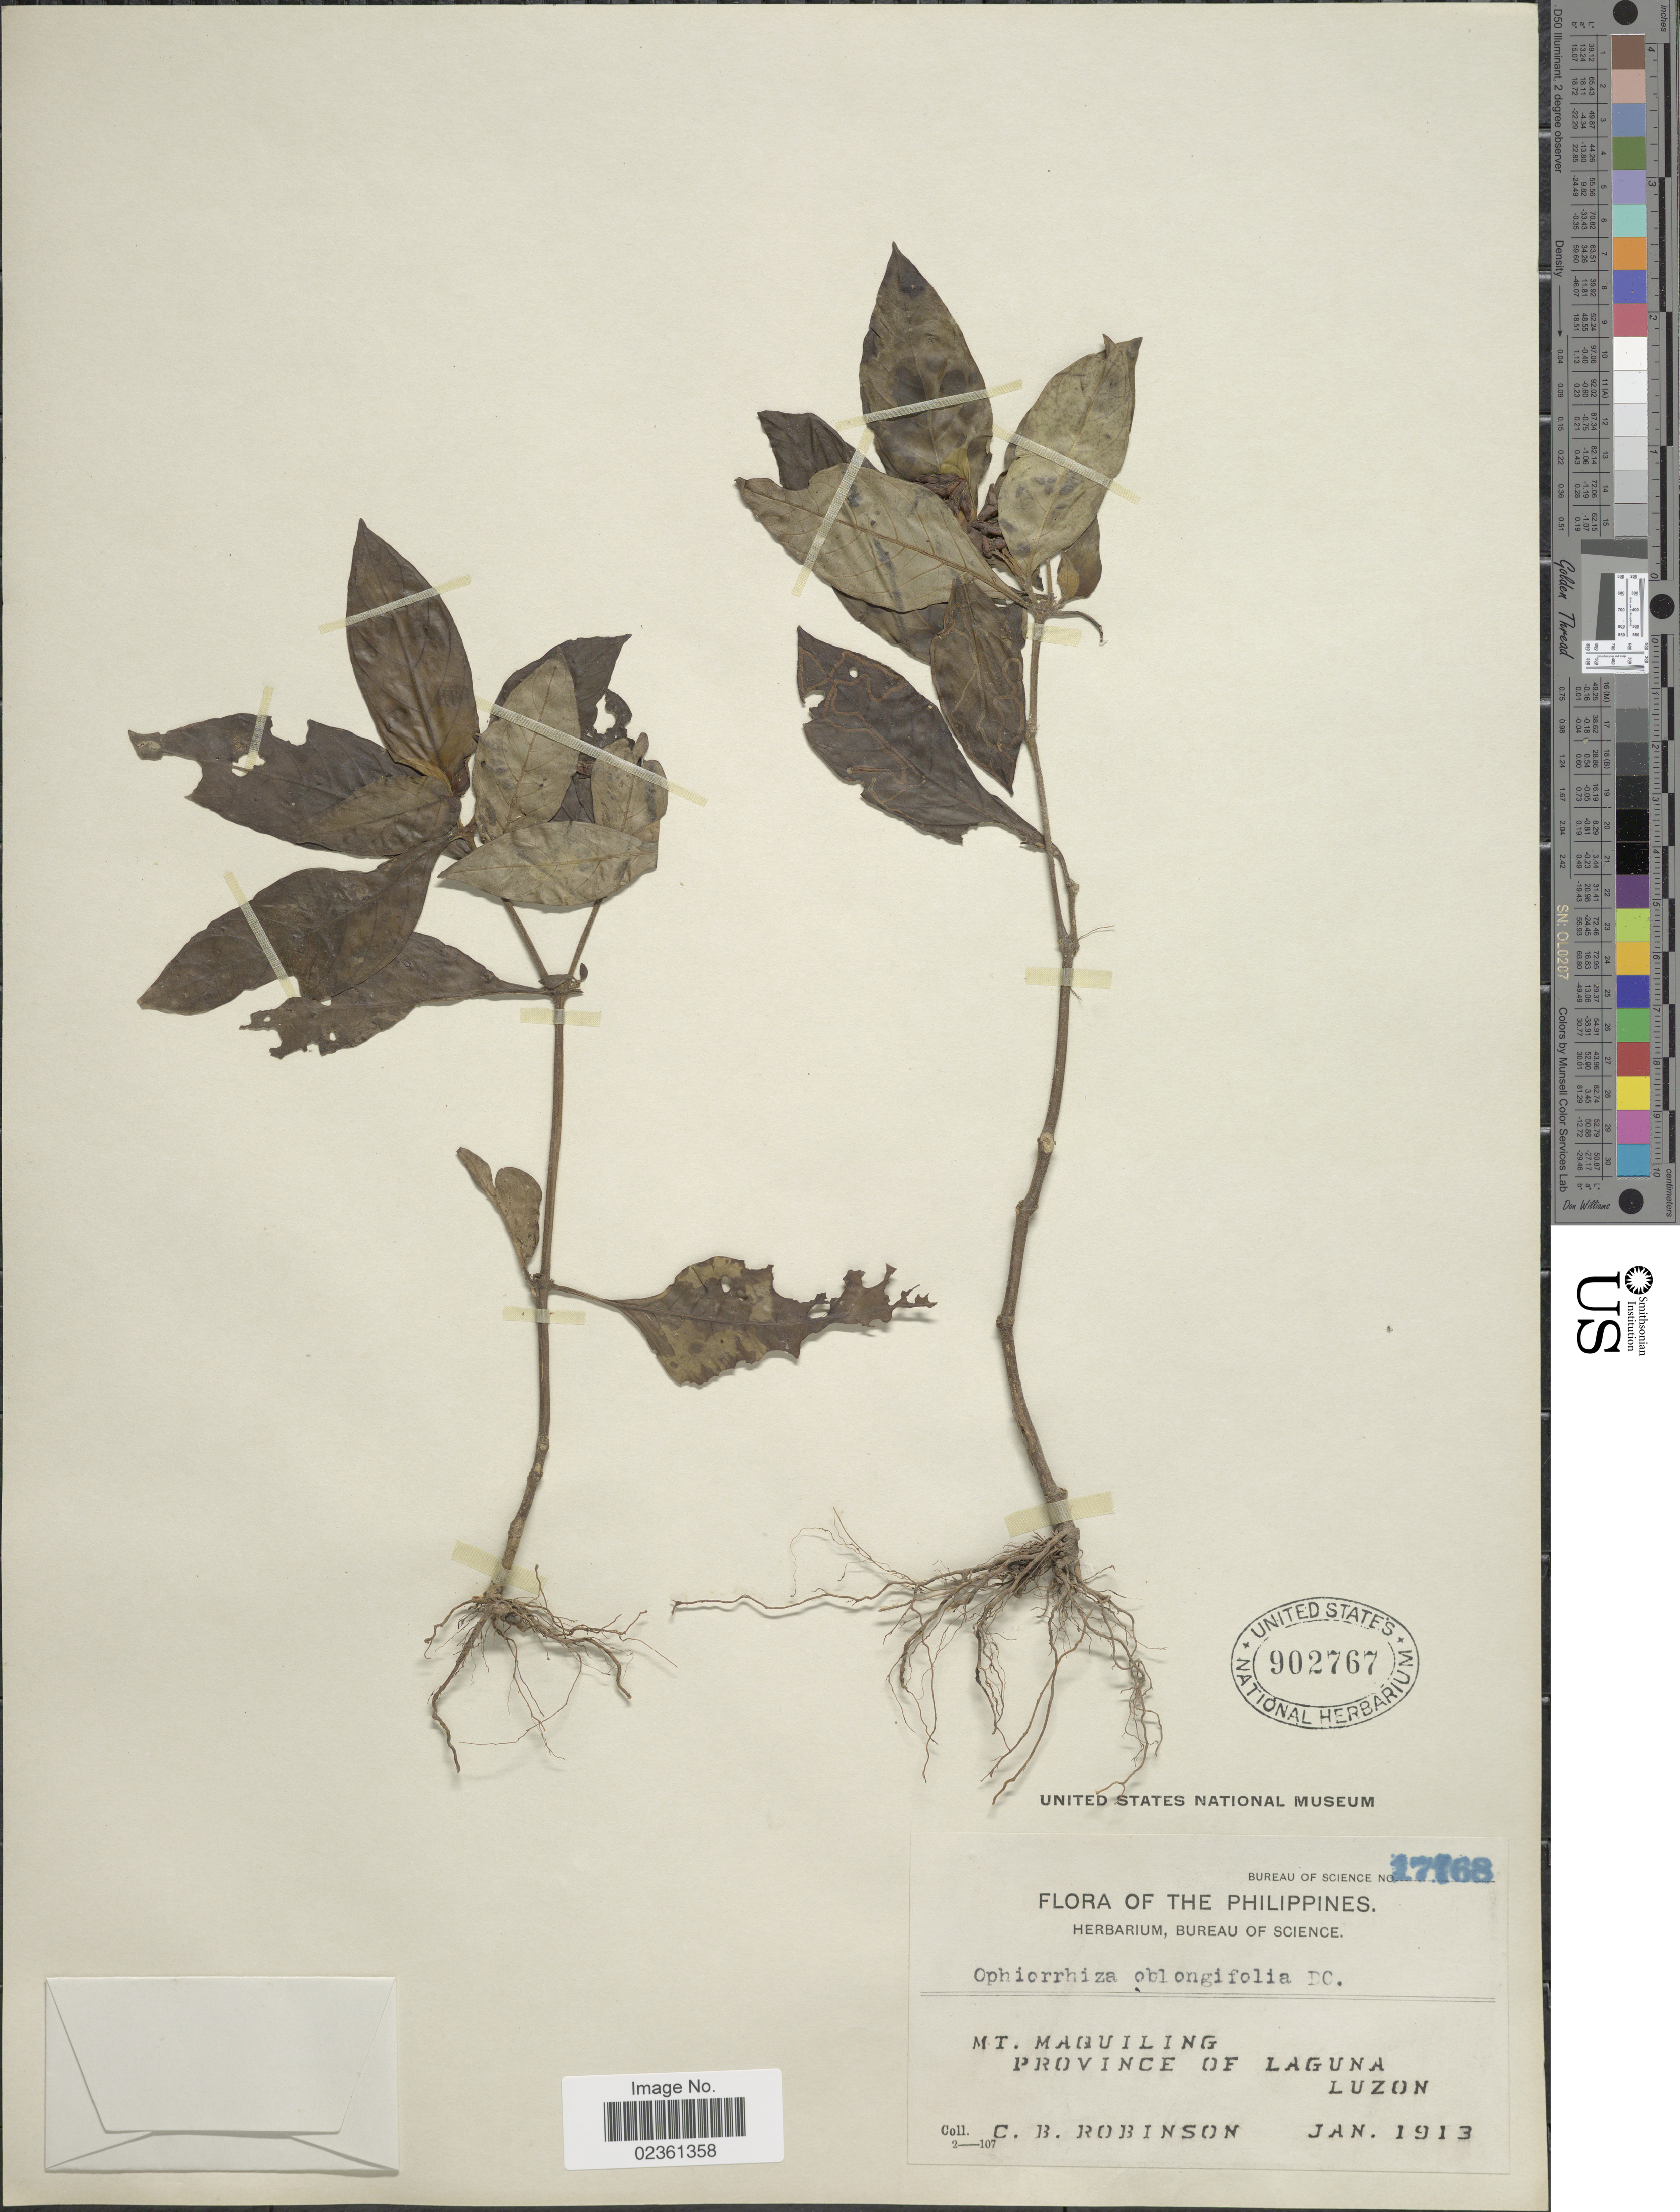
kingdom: Plantae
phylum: Tracheophyta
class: Magnoliopsida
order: Gentianales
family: Rubiaceae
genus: Ophiorrhiza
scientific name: Ophiorrhiza oblongifolia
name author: DC.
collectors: C. Robinson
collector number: Bureau of Science 17168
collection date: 1913-01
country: Philippines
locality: Mt. Maquiling, Province of Laguna, Luzon.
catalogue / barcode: US 902767